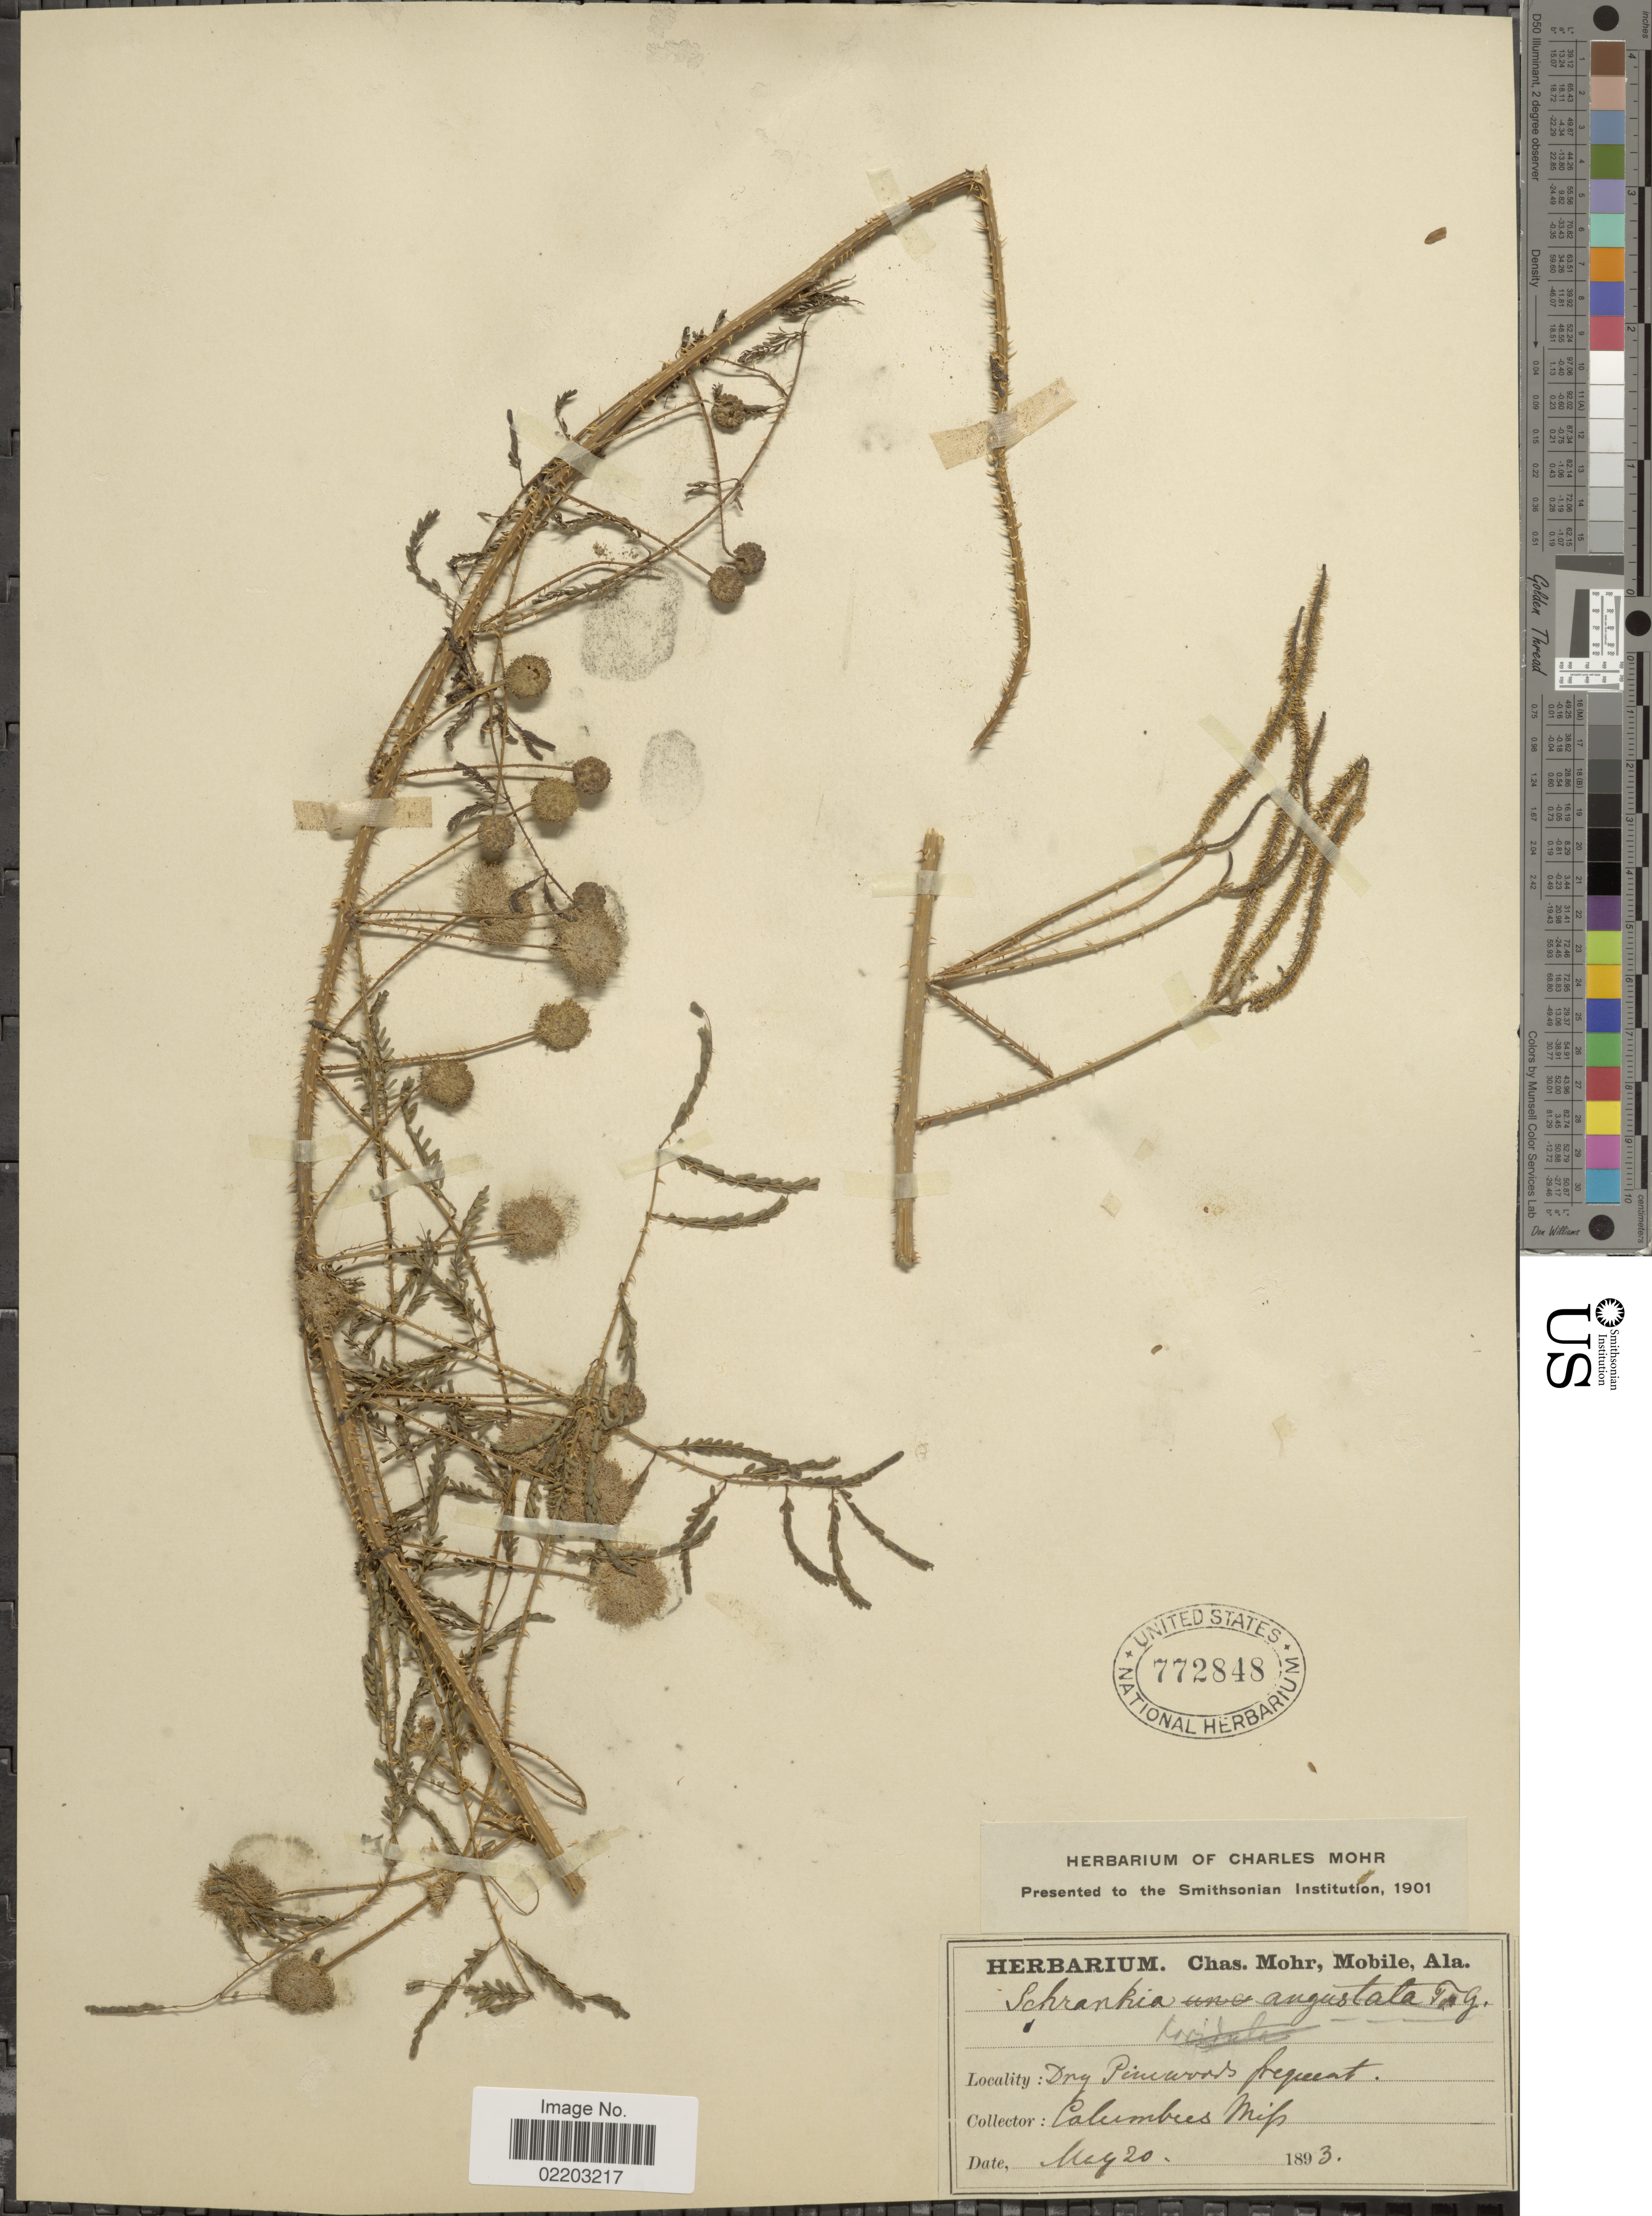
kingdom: Plantae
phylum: Tracheophyta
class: Magnoliopsida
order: Fabales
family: Fabaceae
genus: Mimosa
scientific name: Mimosa microphylla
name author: Dryand.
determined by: Strong, M. T., (US), Smithsonian Institution - National Museum of Natural History (UNITED STATES)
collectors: ex herb. C. Mohr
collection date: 1893-05-20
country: United States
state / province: Mississippi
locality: Dry pinewoods frequent Columbus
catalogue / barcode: US 772848